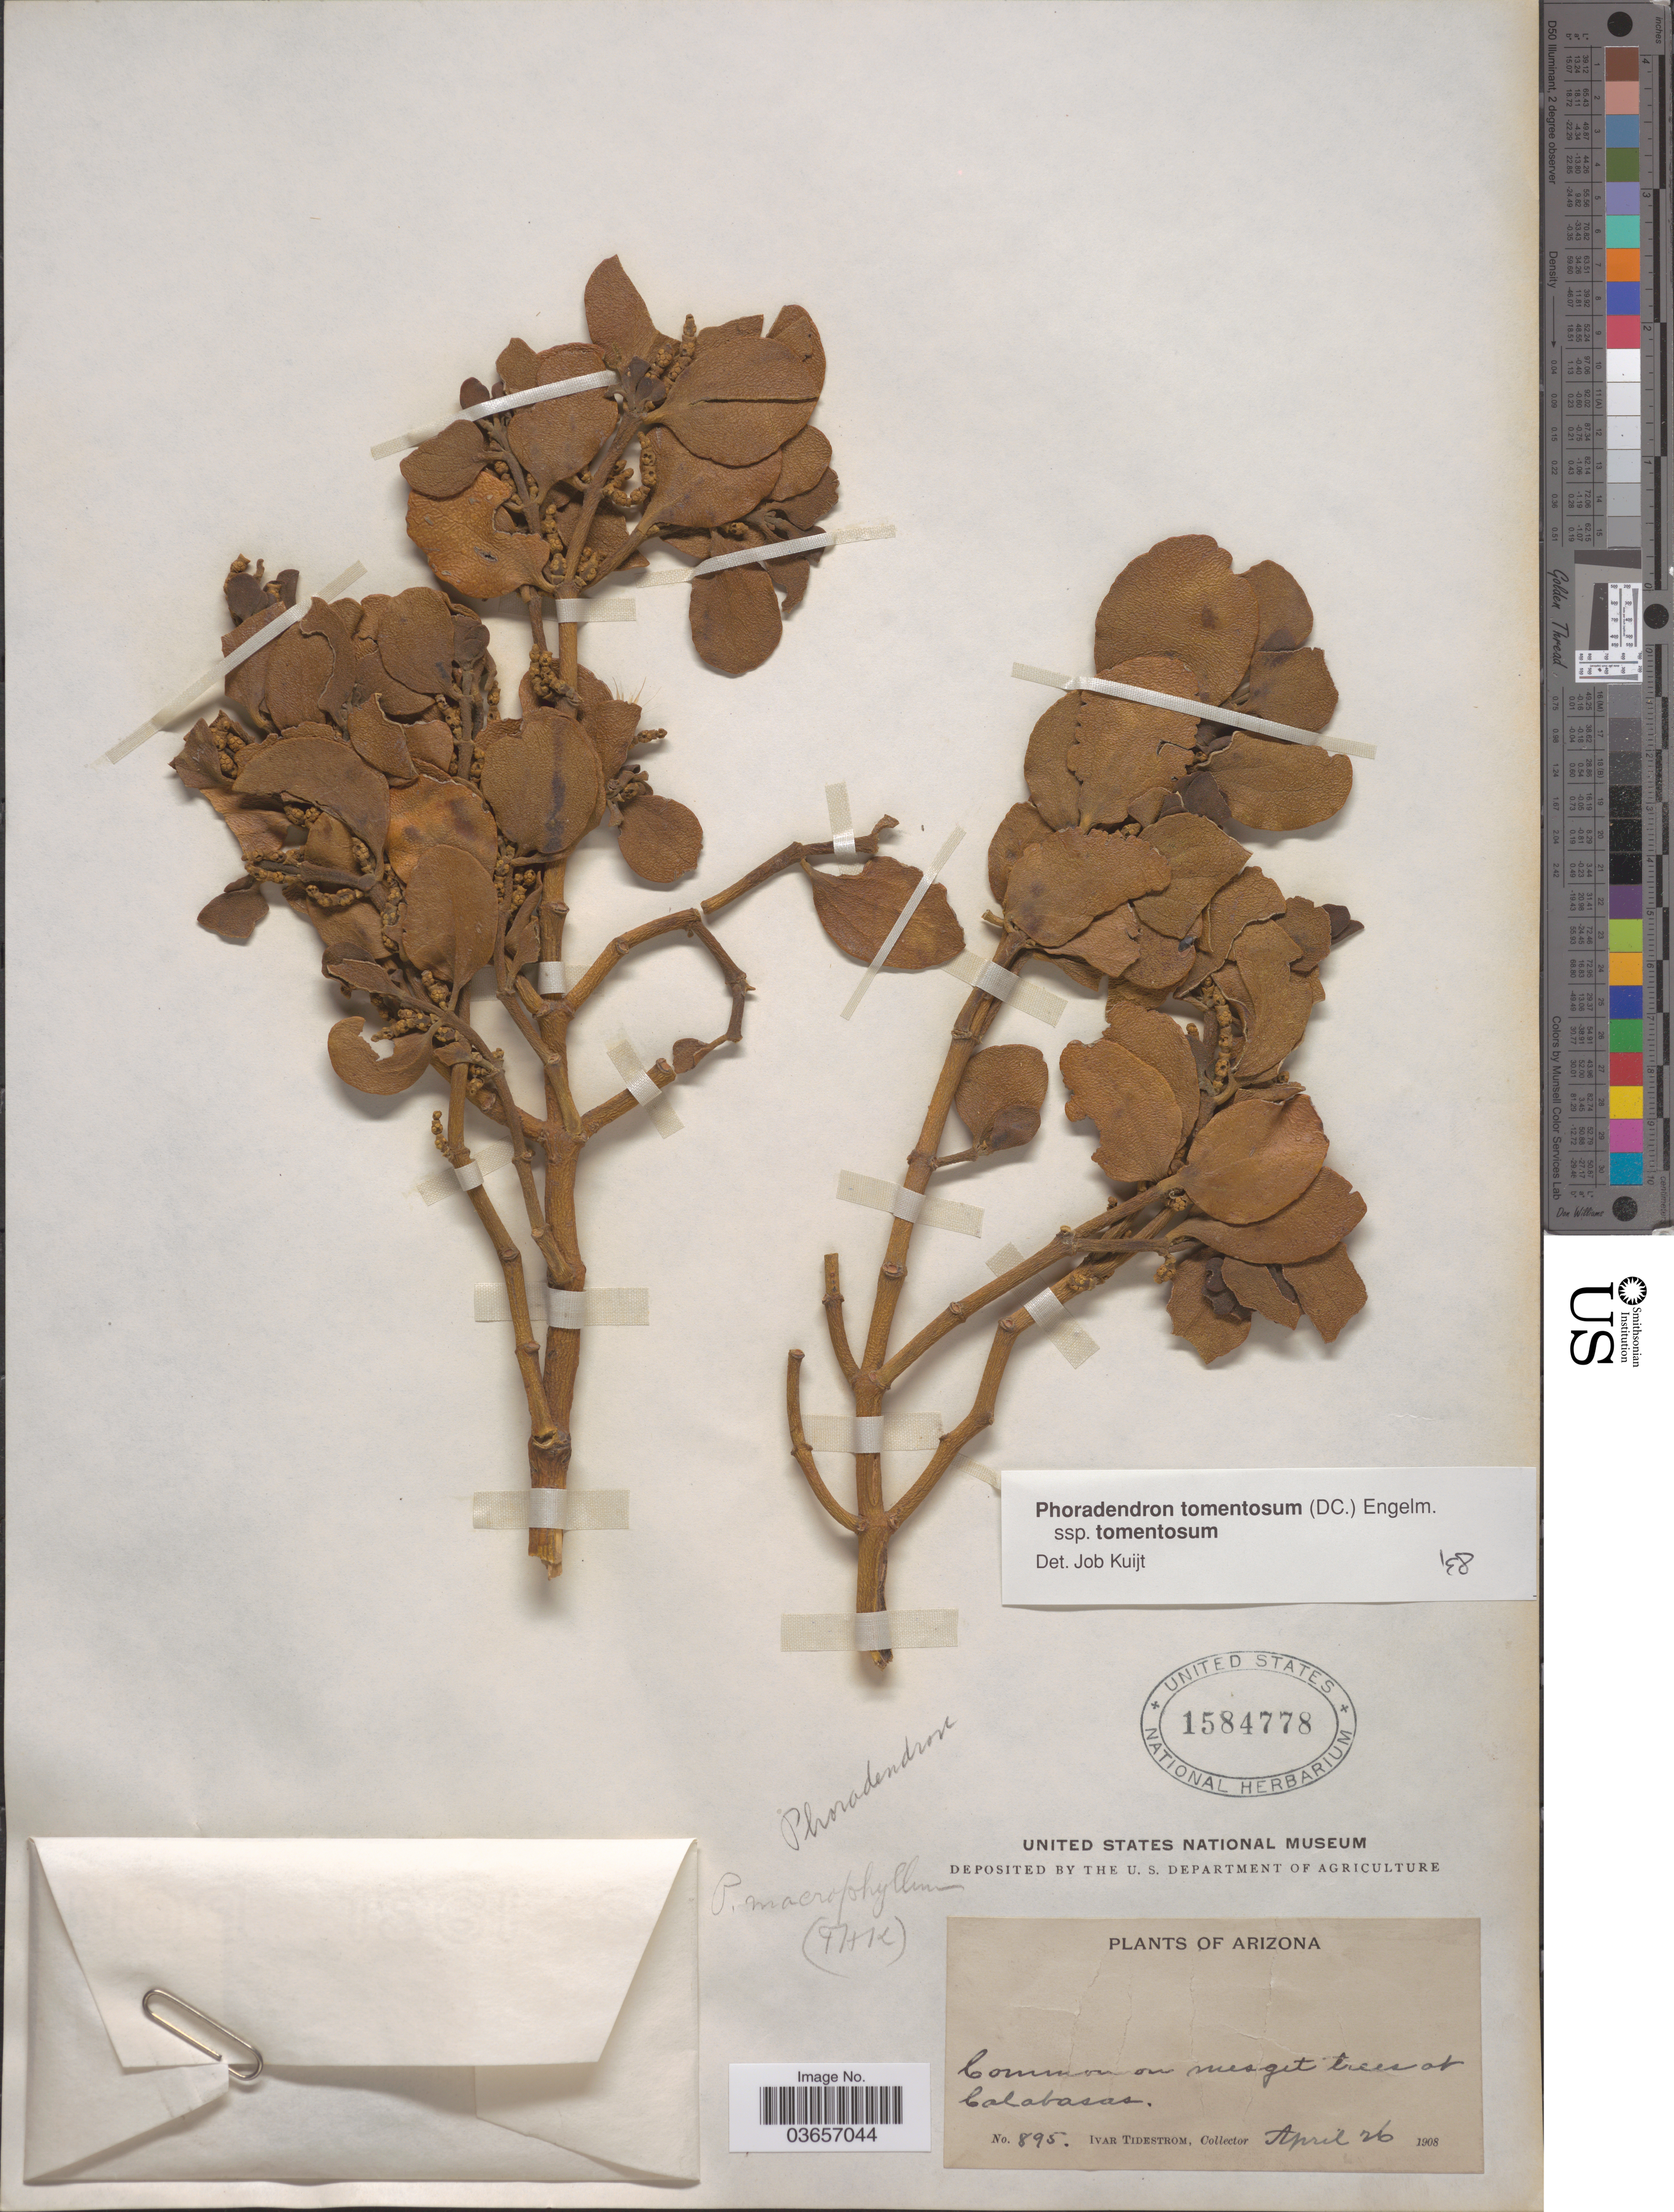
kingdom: Plantae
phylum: Tracheophyta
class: Magnoliopsida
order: Santalales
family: Viscaceae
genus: Phoradendron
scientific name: Phoradendron tomentosum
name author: DC.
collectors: I. F. Tidestrom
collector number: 895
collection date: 1908-04-26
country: United States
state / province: Arizona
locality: At Calabasas.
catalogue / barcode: US 1584778